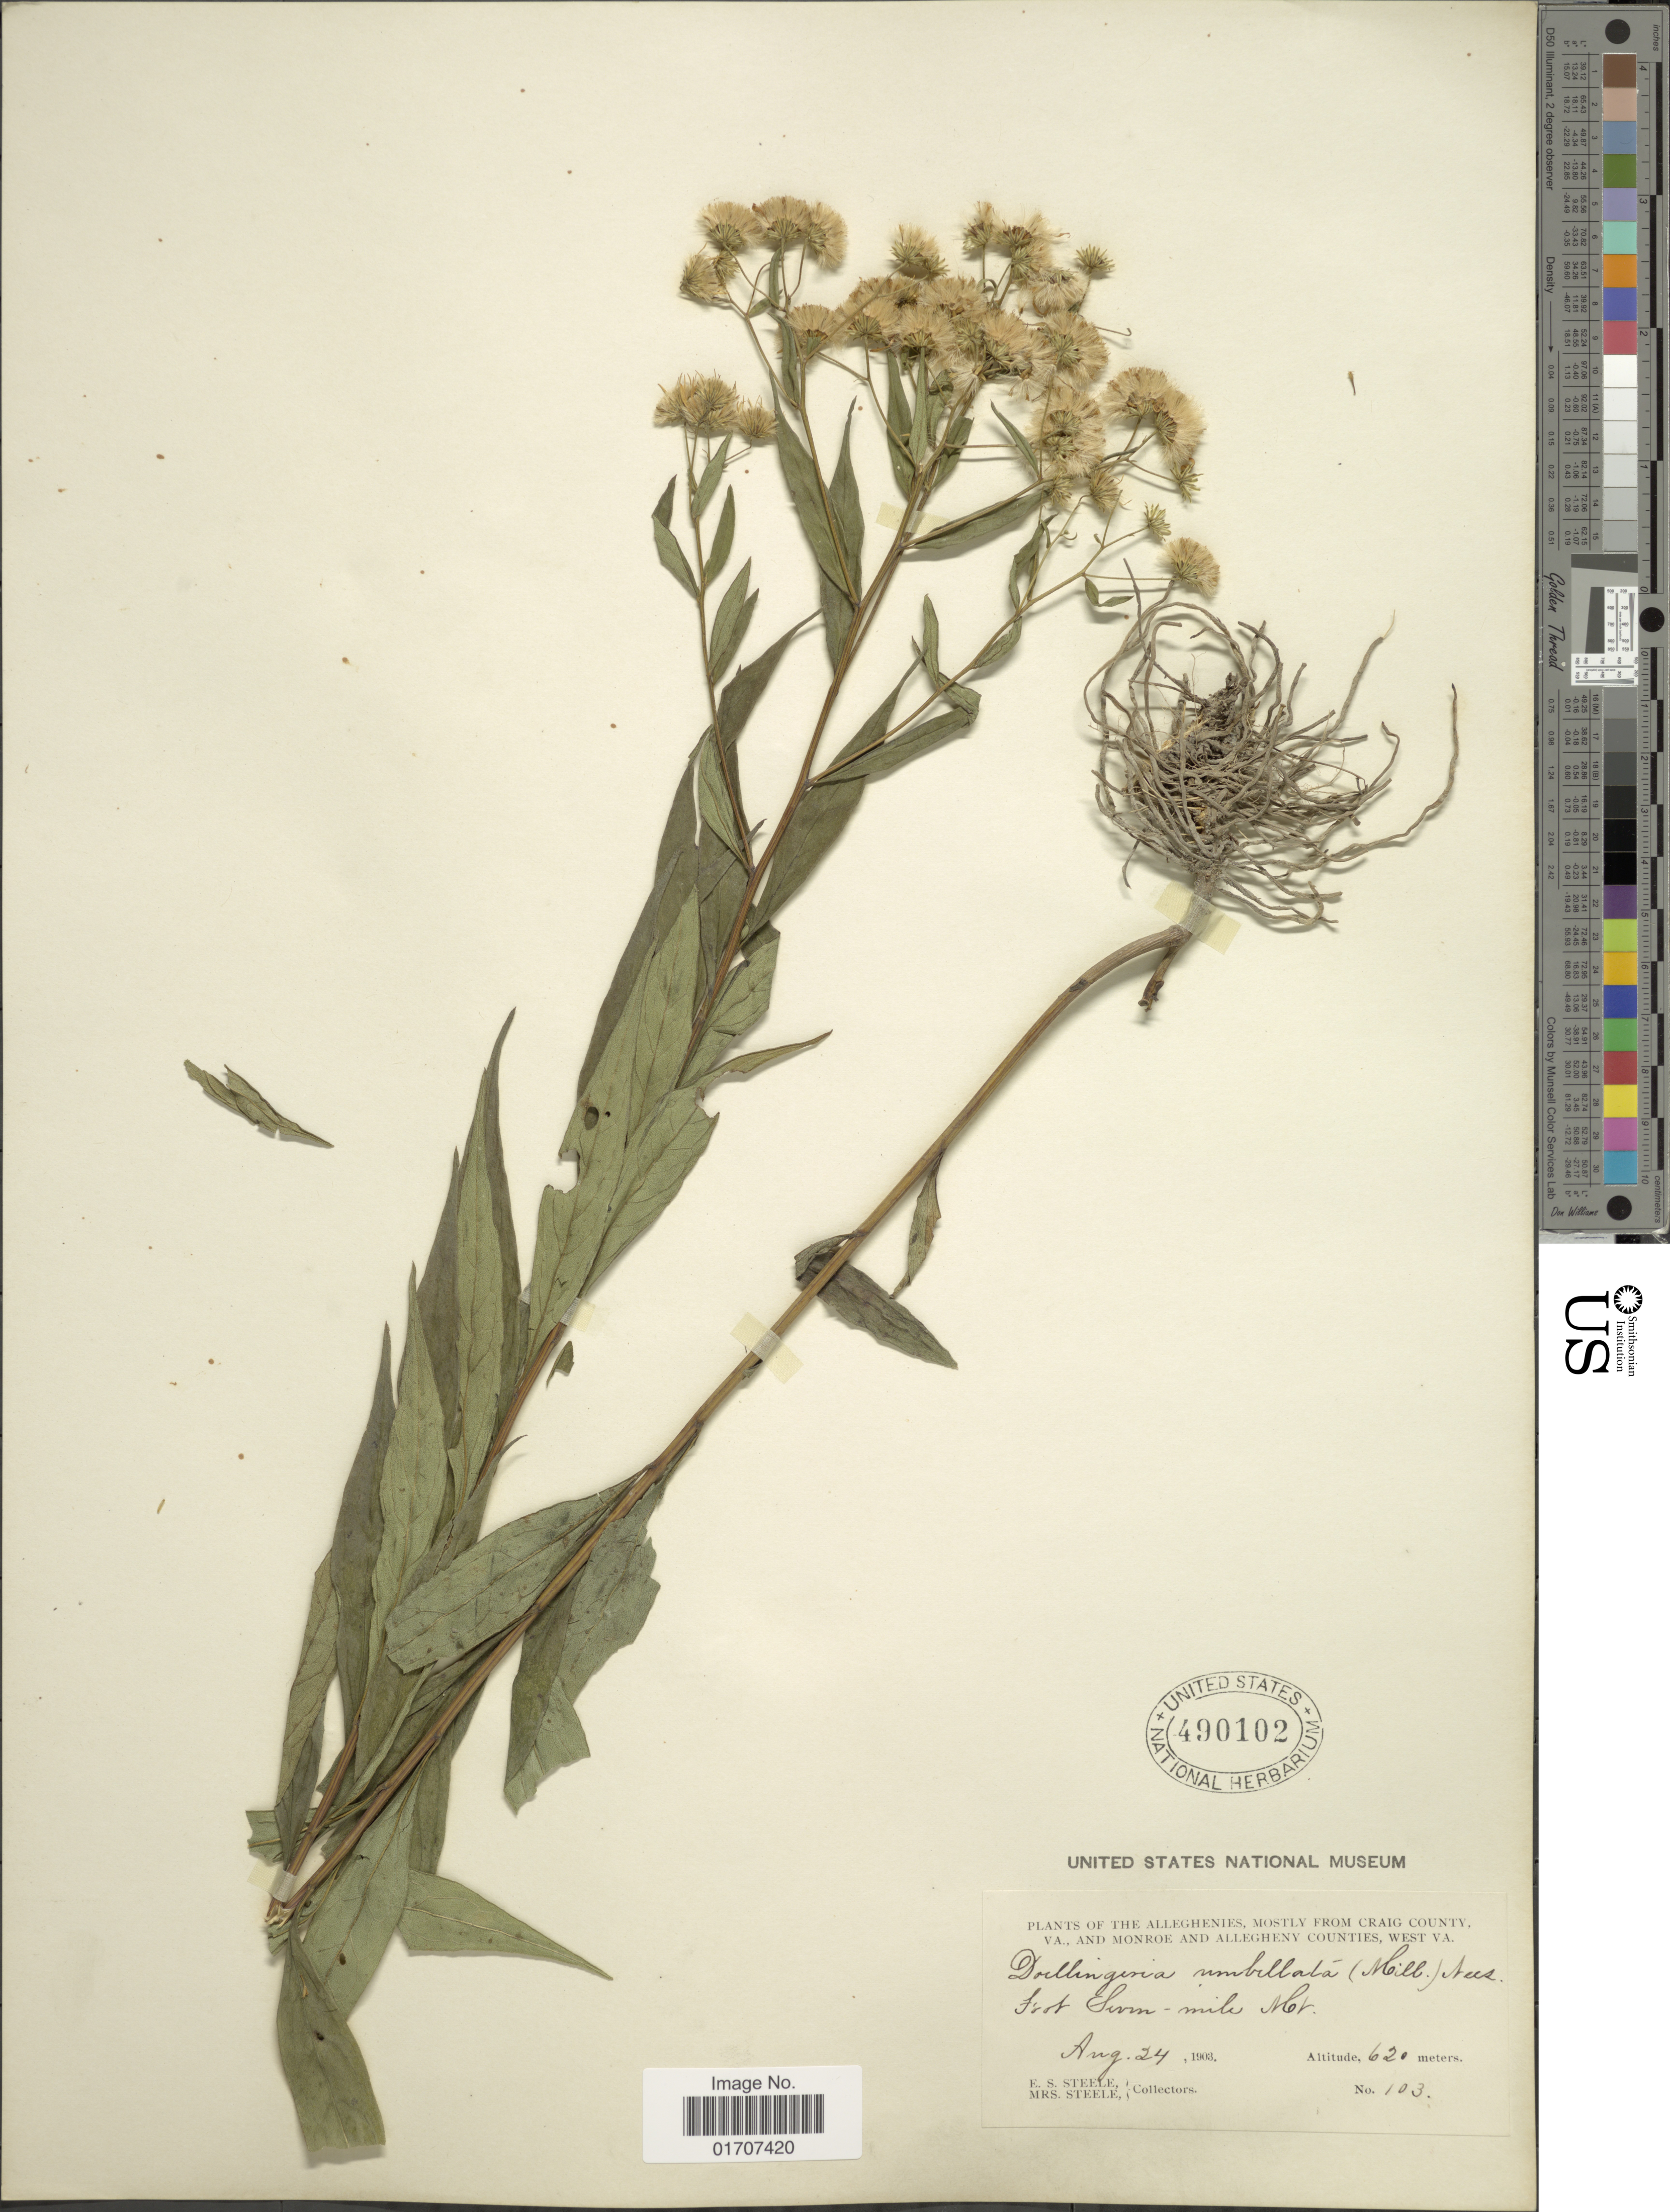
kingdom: Plantae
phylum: Tracheophyta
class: Magnoliopsida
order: Asterales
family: Asteraceae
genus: Doellingeria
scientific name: Doellingeria umbellata var. umbellata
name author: Nees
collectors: E. Steele & Mrs. E. S. Steele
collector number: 103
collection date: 1903-08-24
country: United States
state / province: West Virginia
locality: The Alleghenies, Mostly from Craig County V.A., and Monroe and Allegheny Counties, West Va., Foot Seven - mile Mt.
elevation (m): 620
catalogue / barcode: US 490102